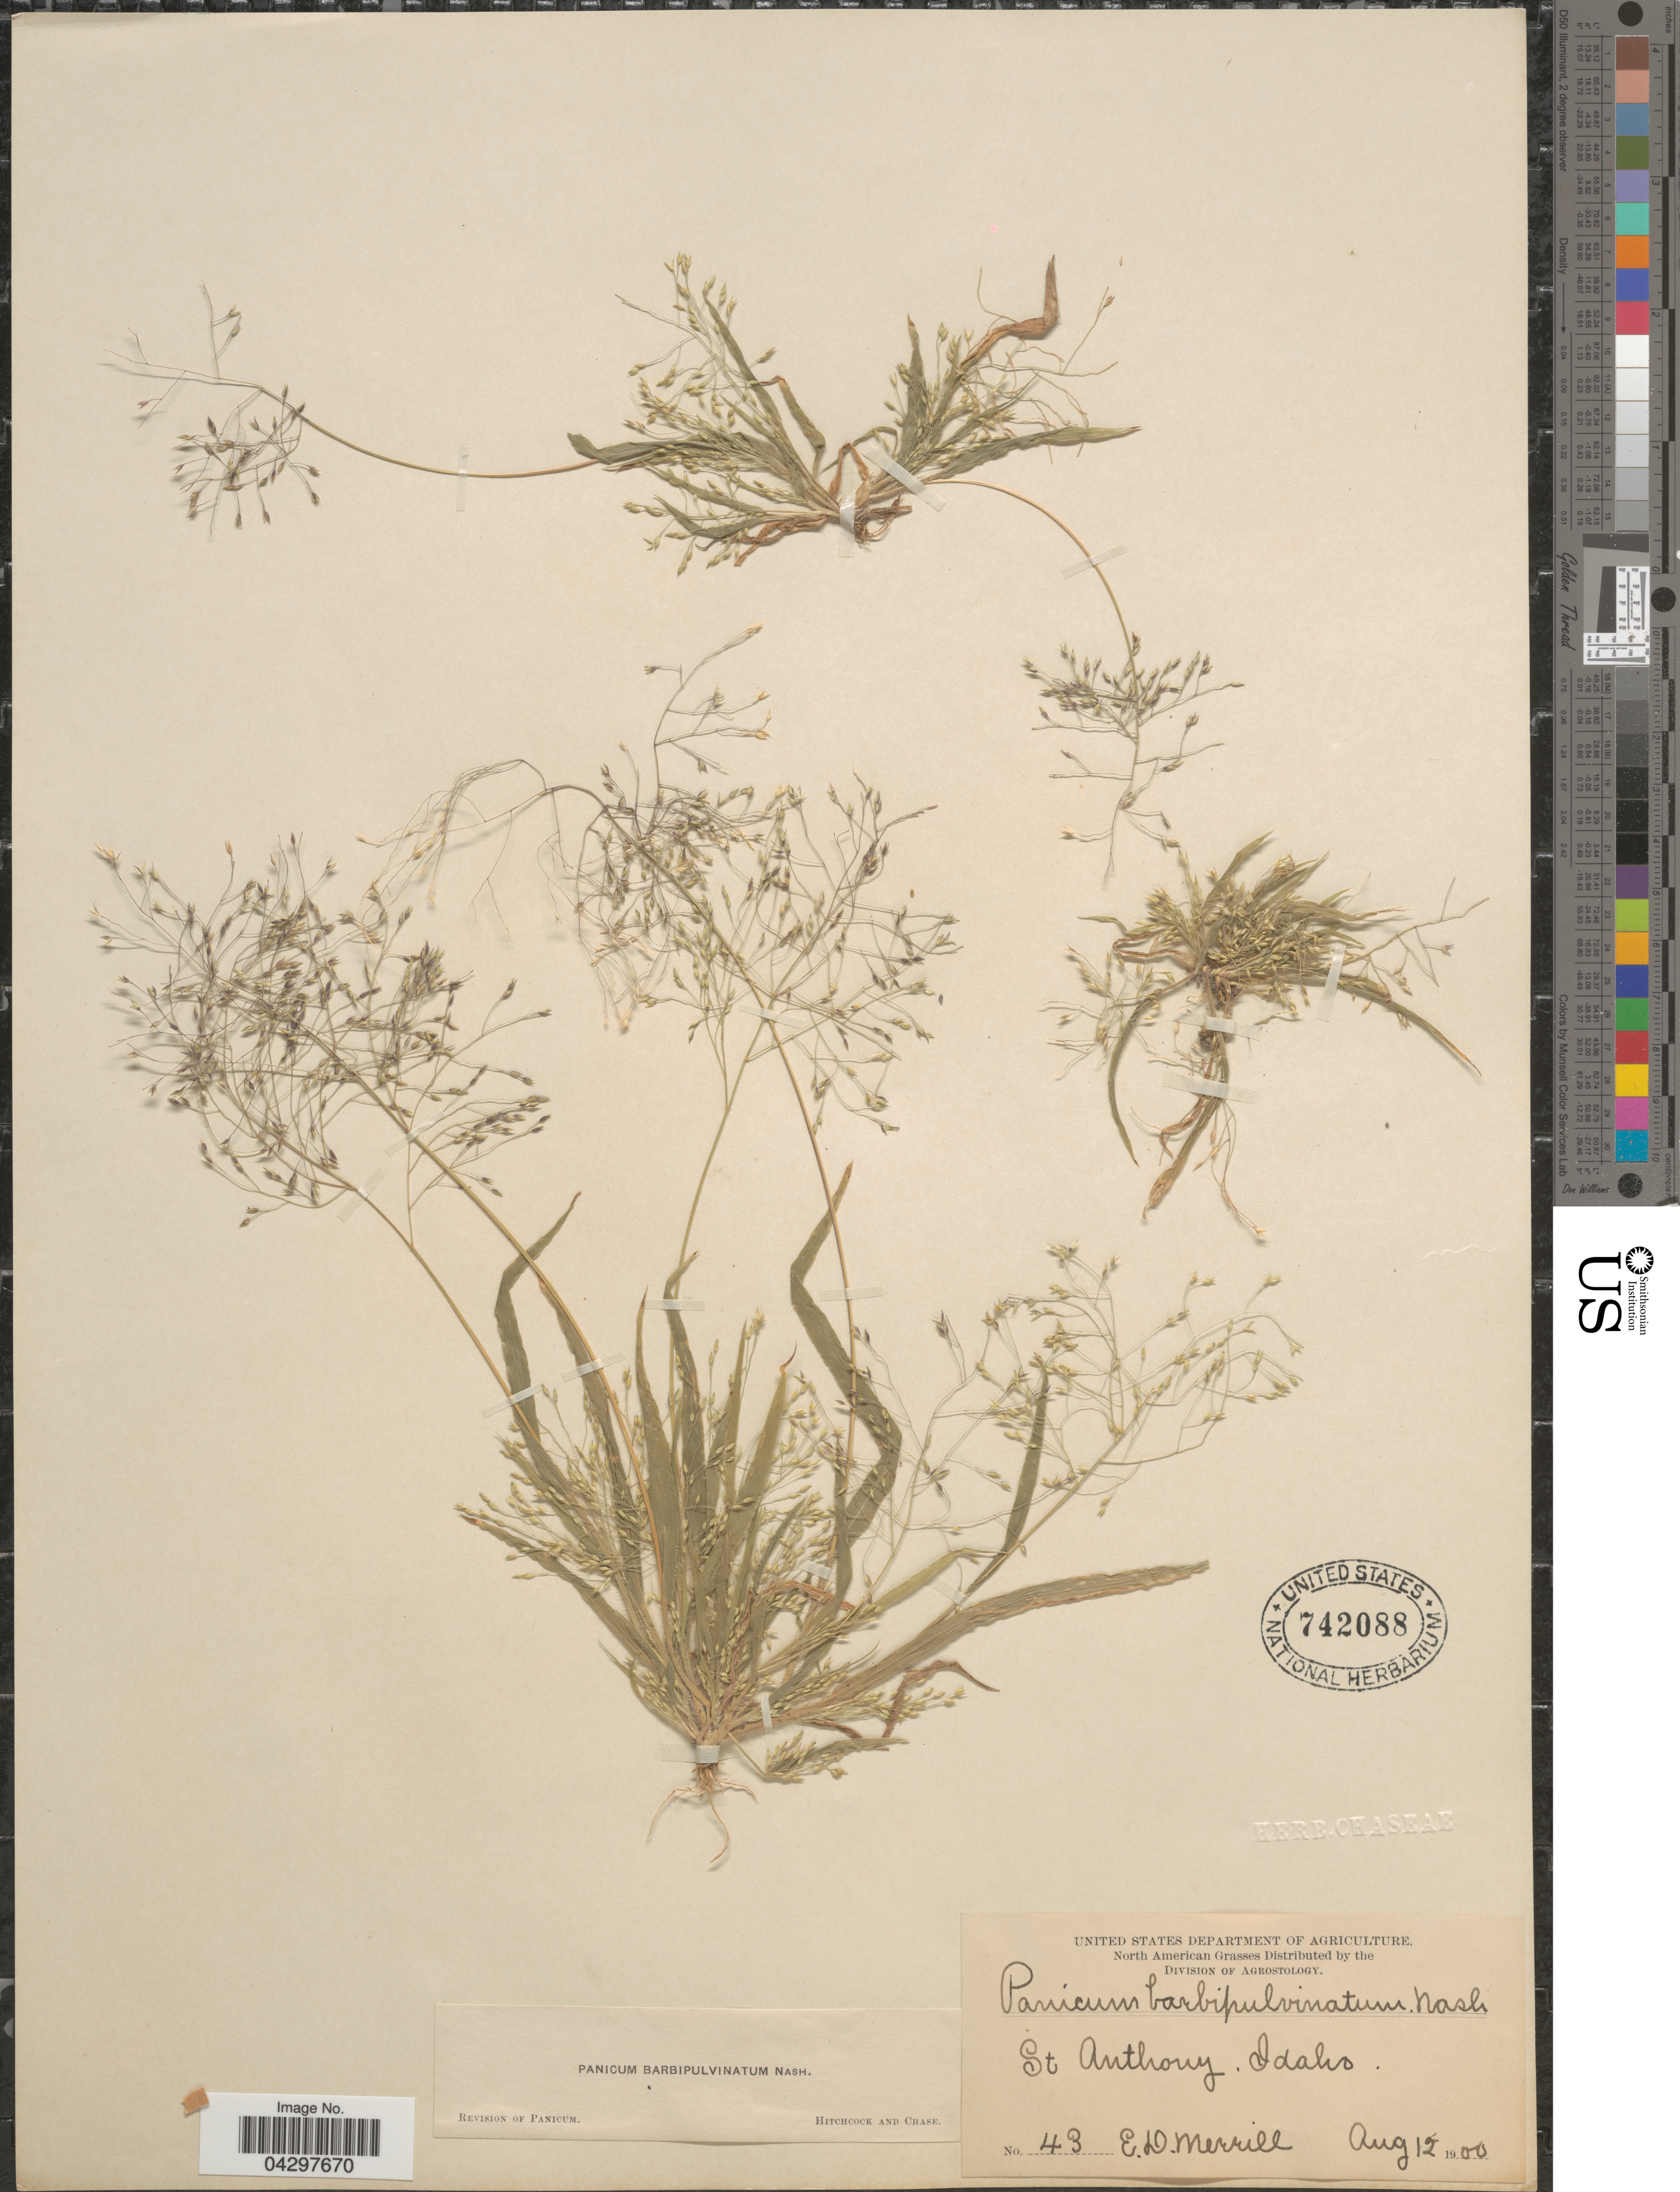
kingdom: Plantae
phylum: Tracheophyta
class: Liliopsida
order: Poales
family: Poaceae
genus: Panicum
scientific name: Panicum capillare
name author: L.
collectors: E. D. Merrill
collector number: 43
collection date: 1900-08-12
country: United States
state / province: Idaho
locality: St Anthony.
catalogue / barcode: US 742088